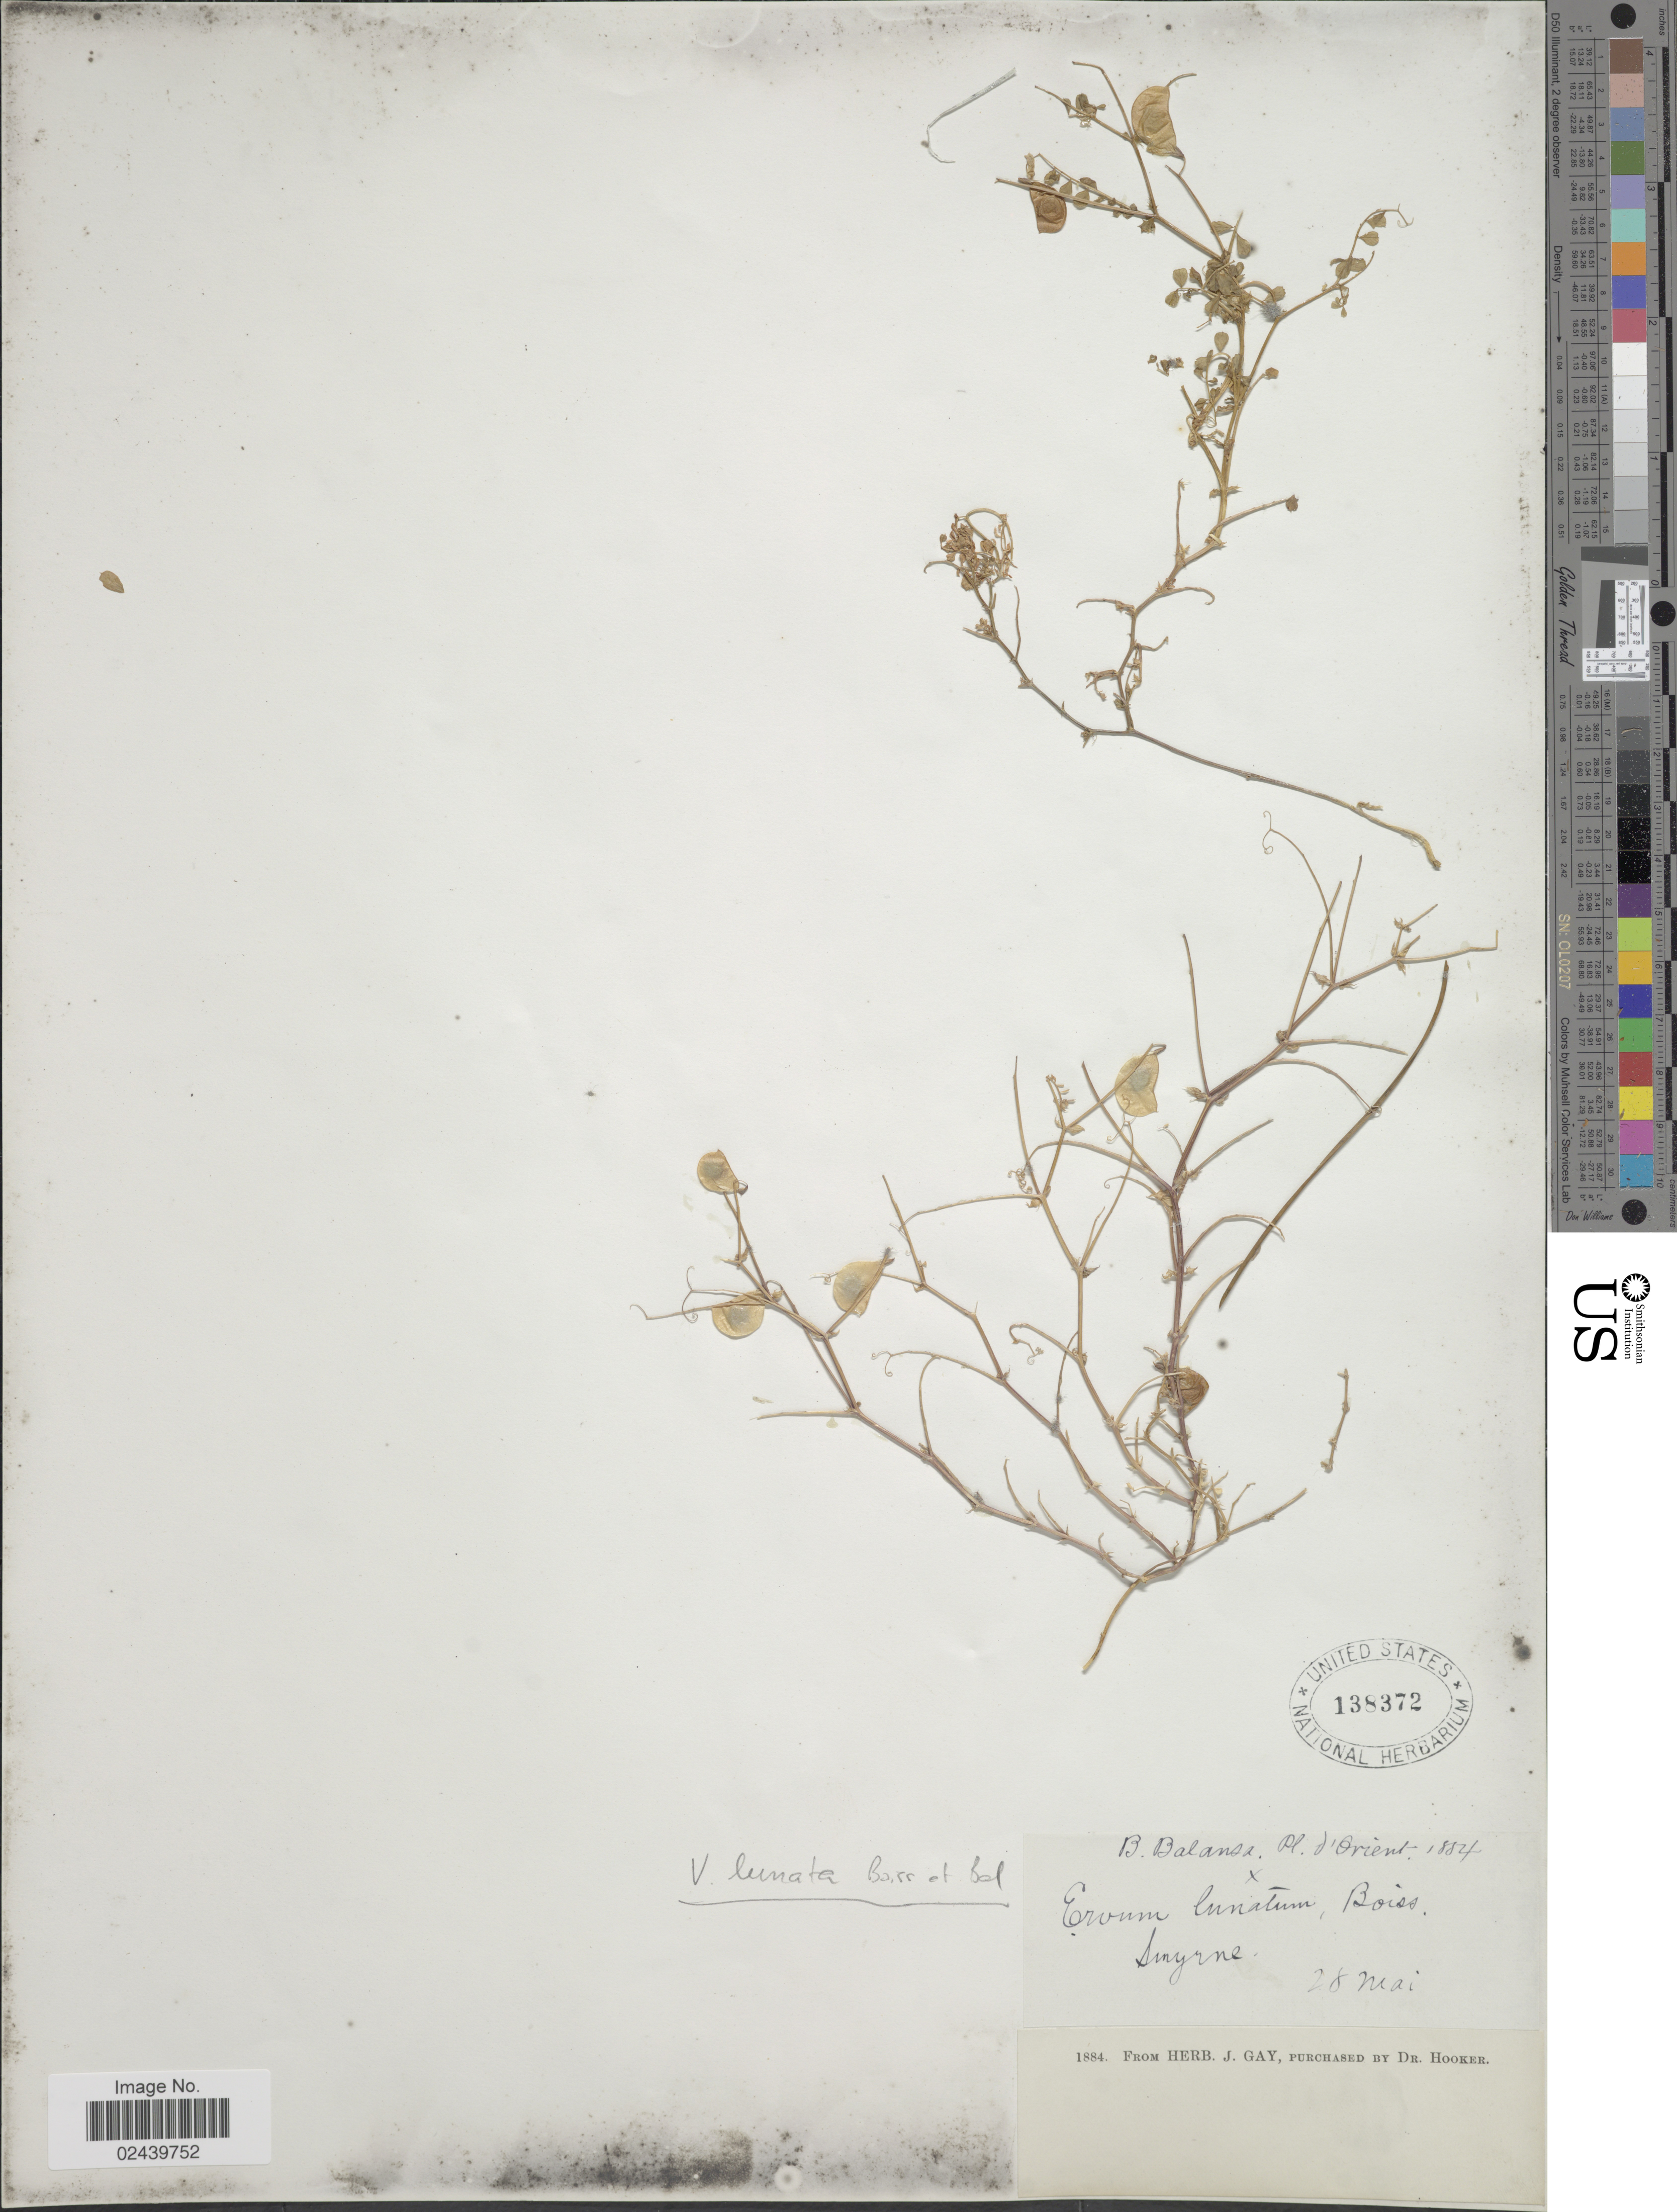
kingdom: Plantae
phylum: Tracheophyta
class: Magnoliopsida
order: Fabales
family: Fabaceae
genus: Vicia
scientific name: Vicia lunata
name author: (Boiss. & Balansa) Boiss.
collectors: B. Balansa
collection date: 1884-05-28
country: Turkey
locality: D'Orient. Smyrne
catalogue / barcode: US 138372